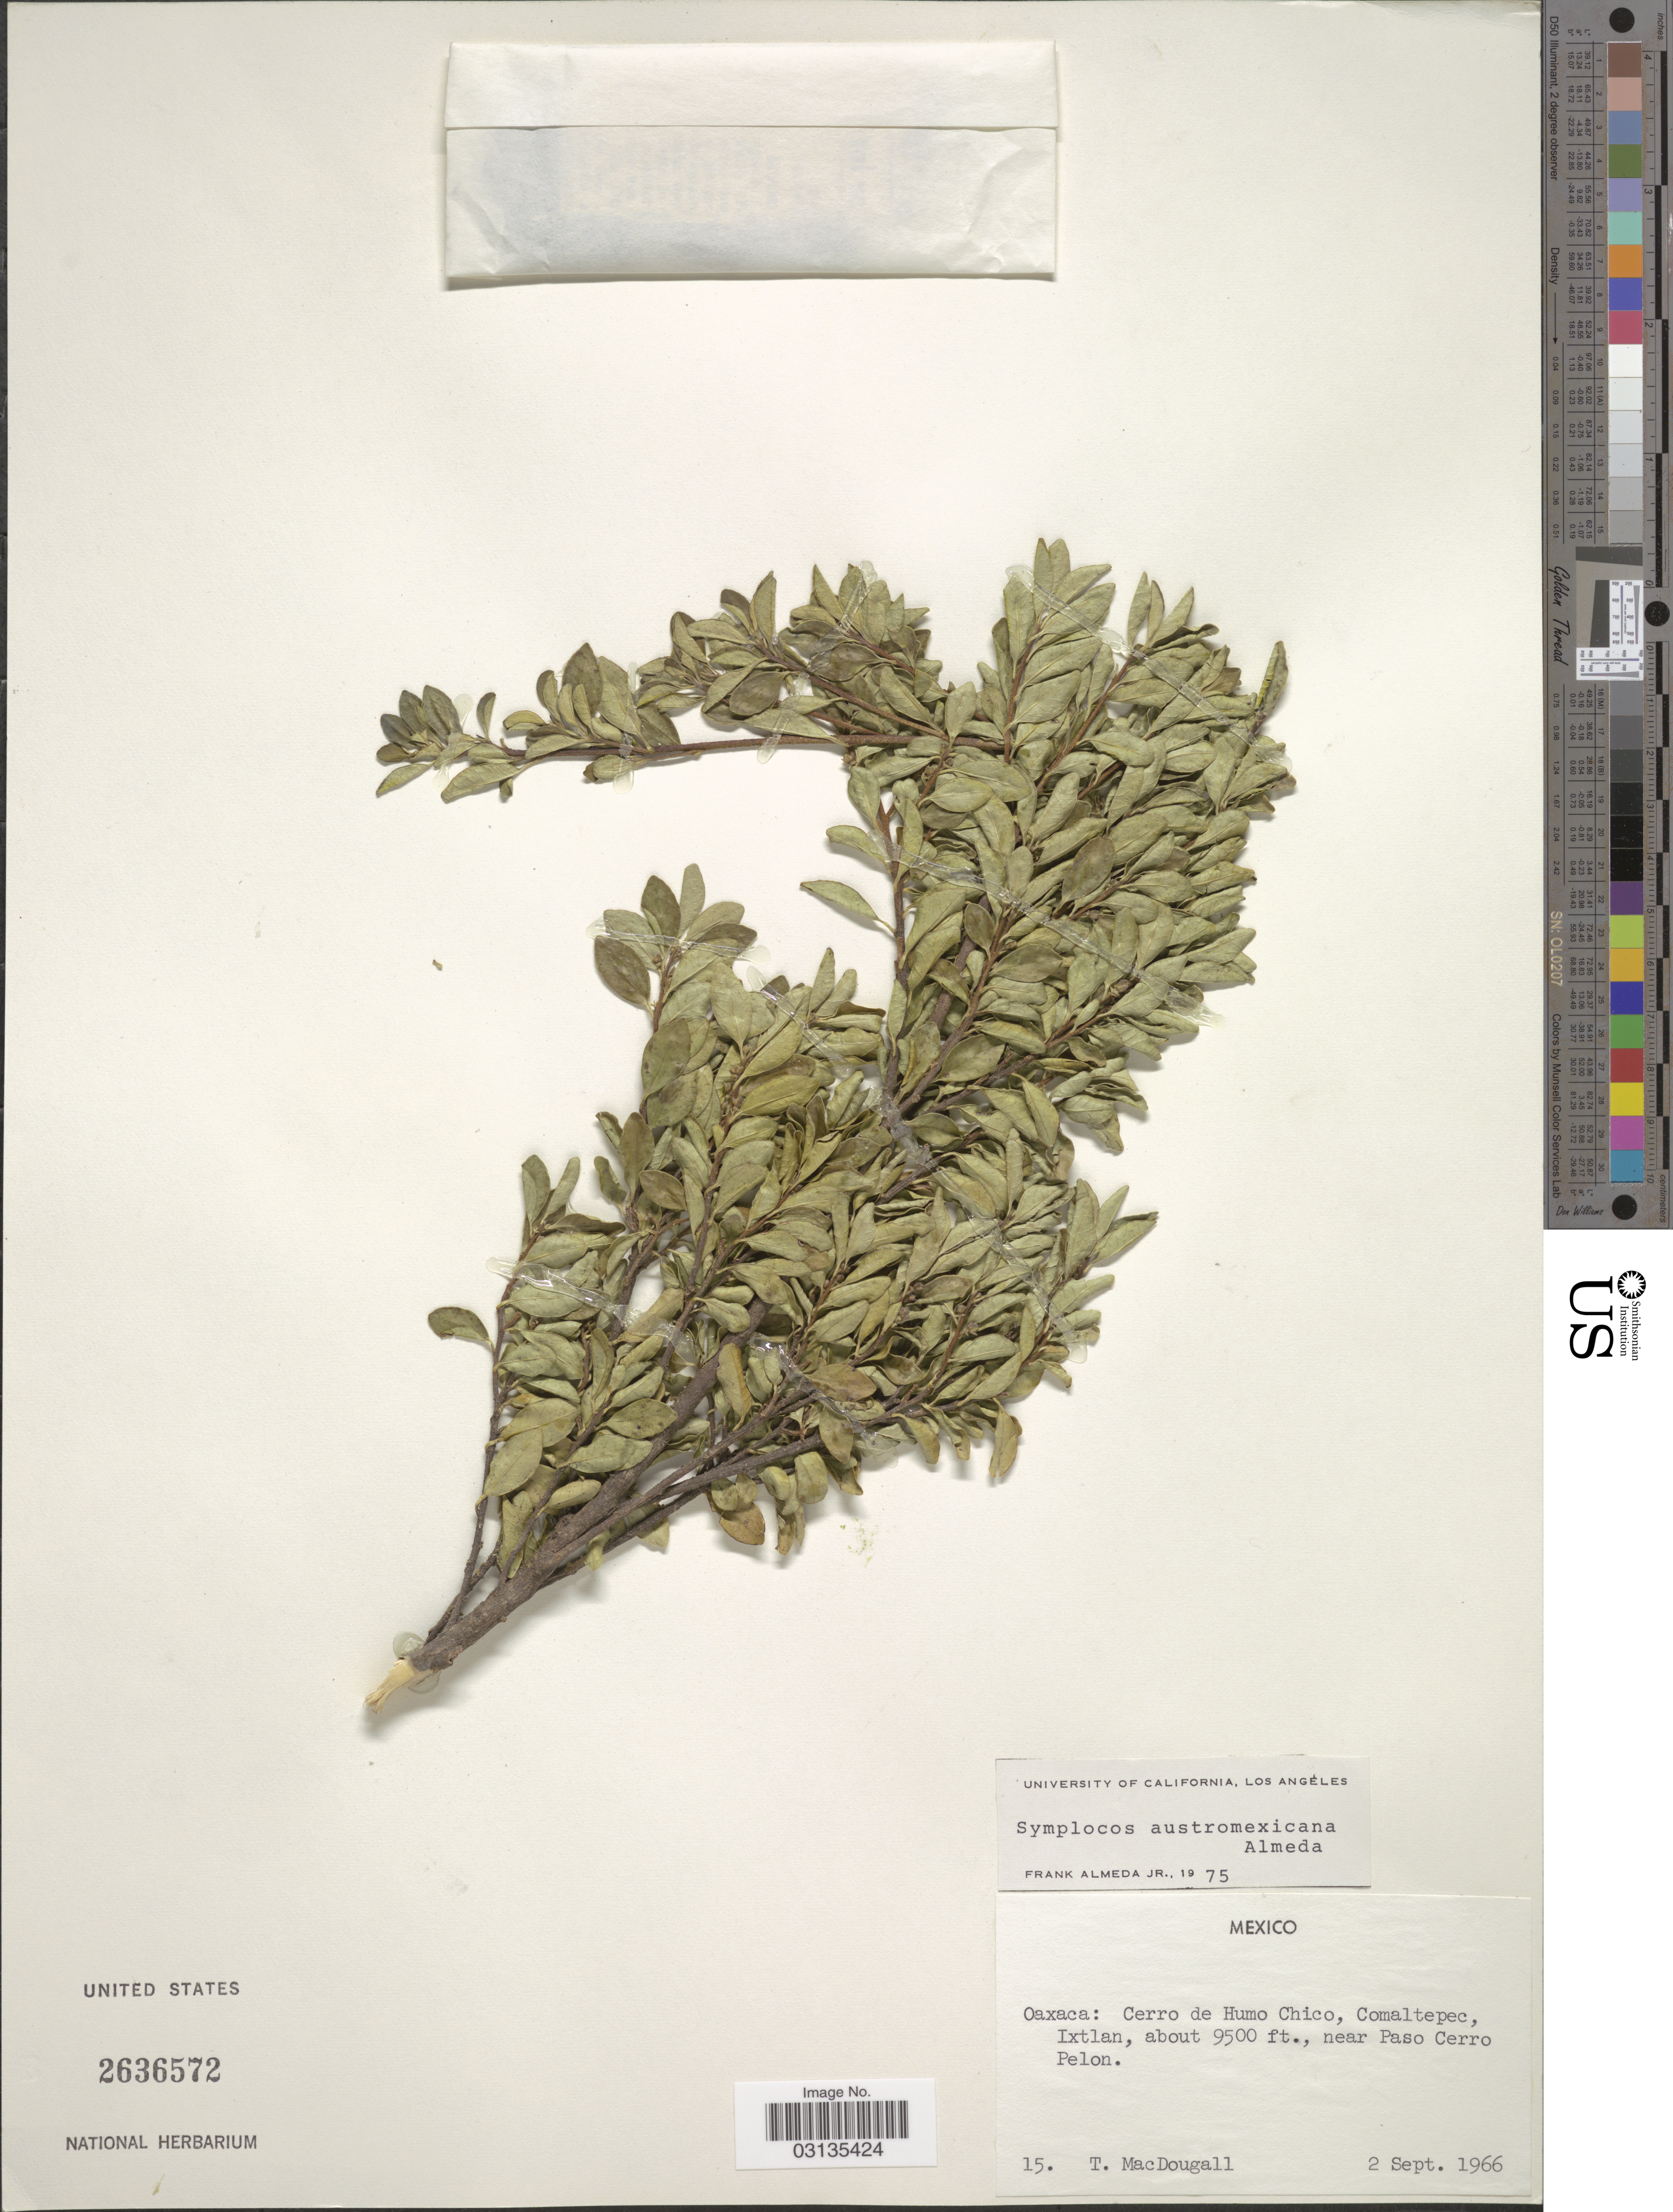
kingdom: Plantae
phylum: Tracheophyta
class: Magnoliopsida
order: Ericales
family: Symplocaceae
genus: Symplocos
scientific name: Symplocos austromexicana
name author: Almeda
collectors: T. B. MacDougall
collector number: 15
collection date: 1966-09-02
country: Mexico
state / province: Oaxaca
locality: Cerro de Humo Chico, Comaltepec, Ixtlan, near Paso Cerro Pelon.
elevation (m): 2896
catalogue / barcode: US 2636572